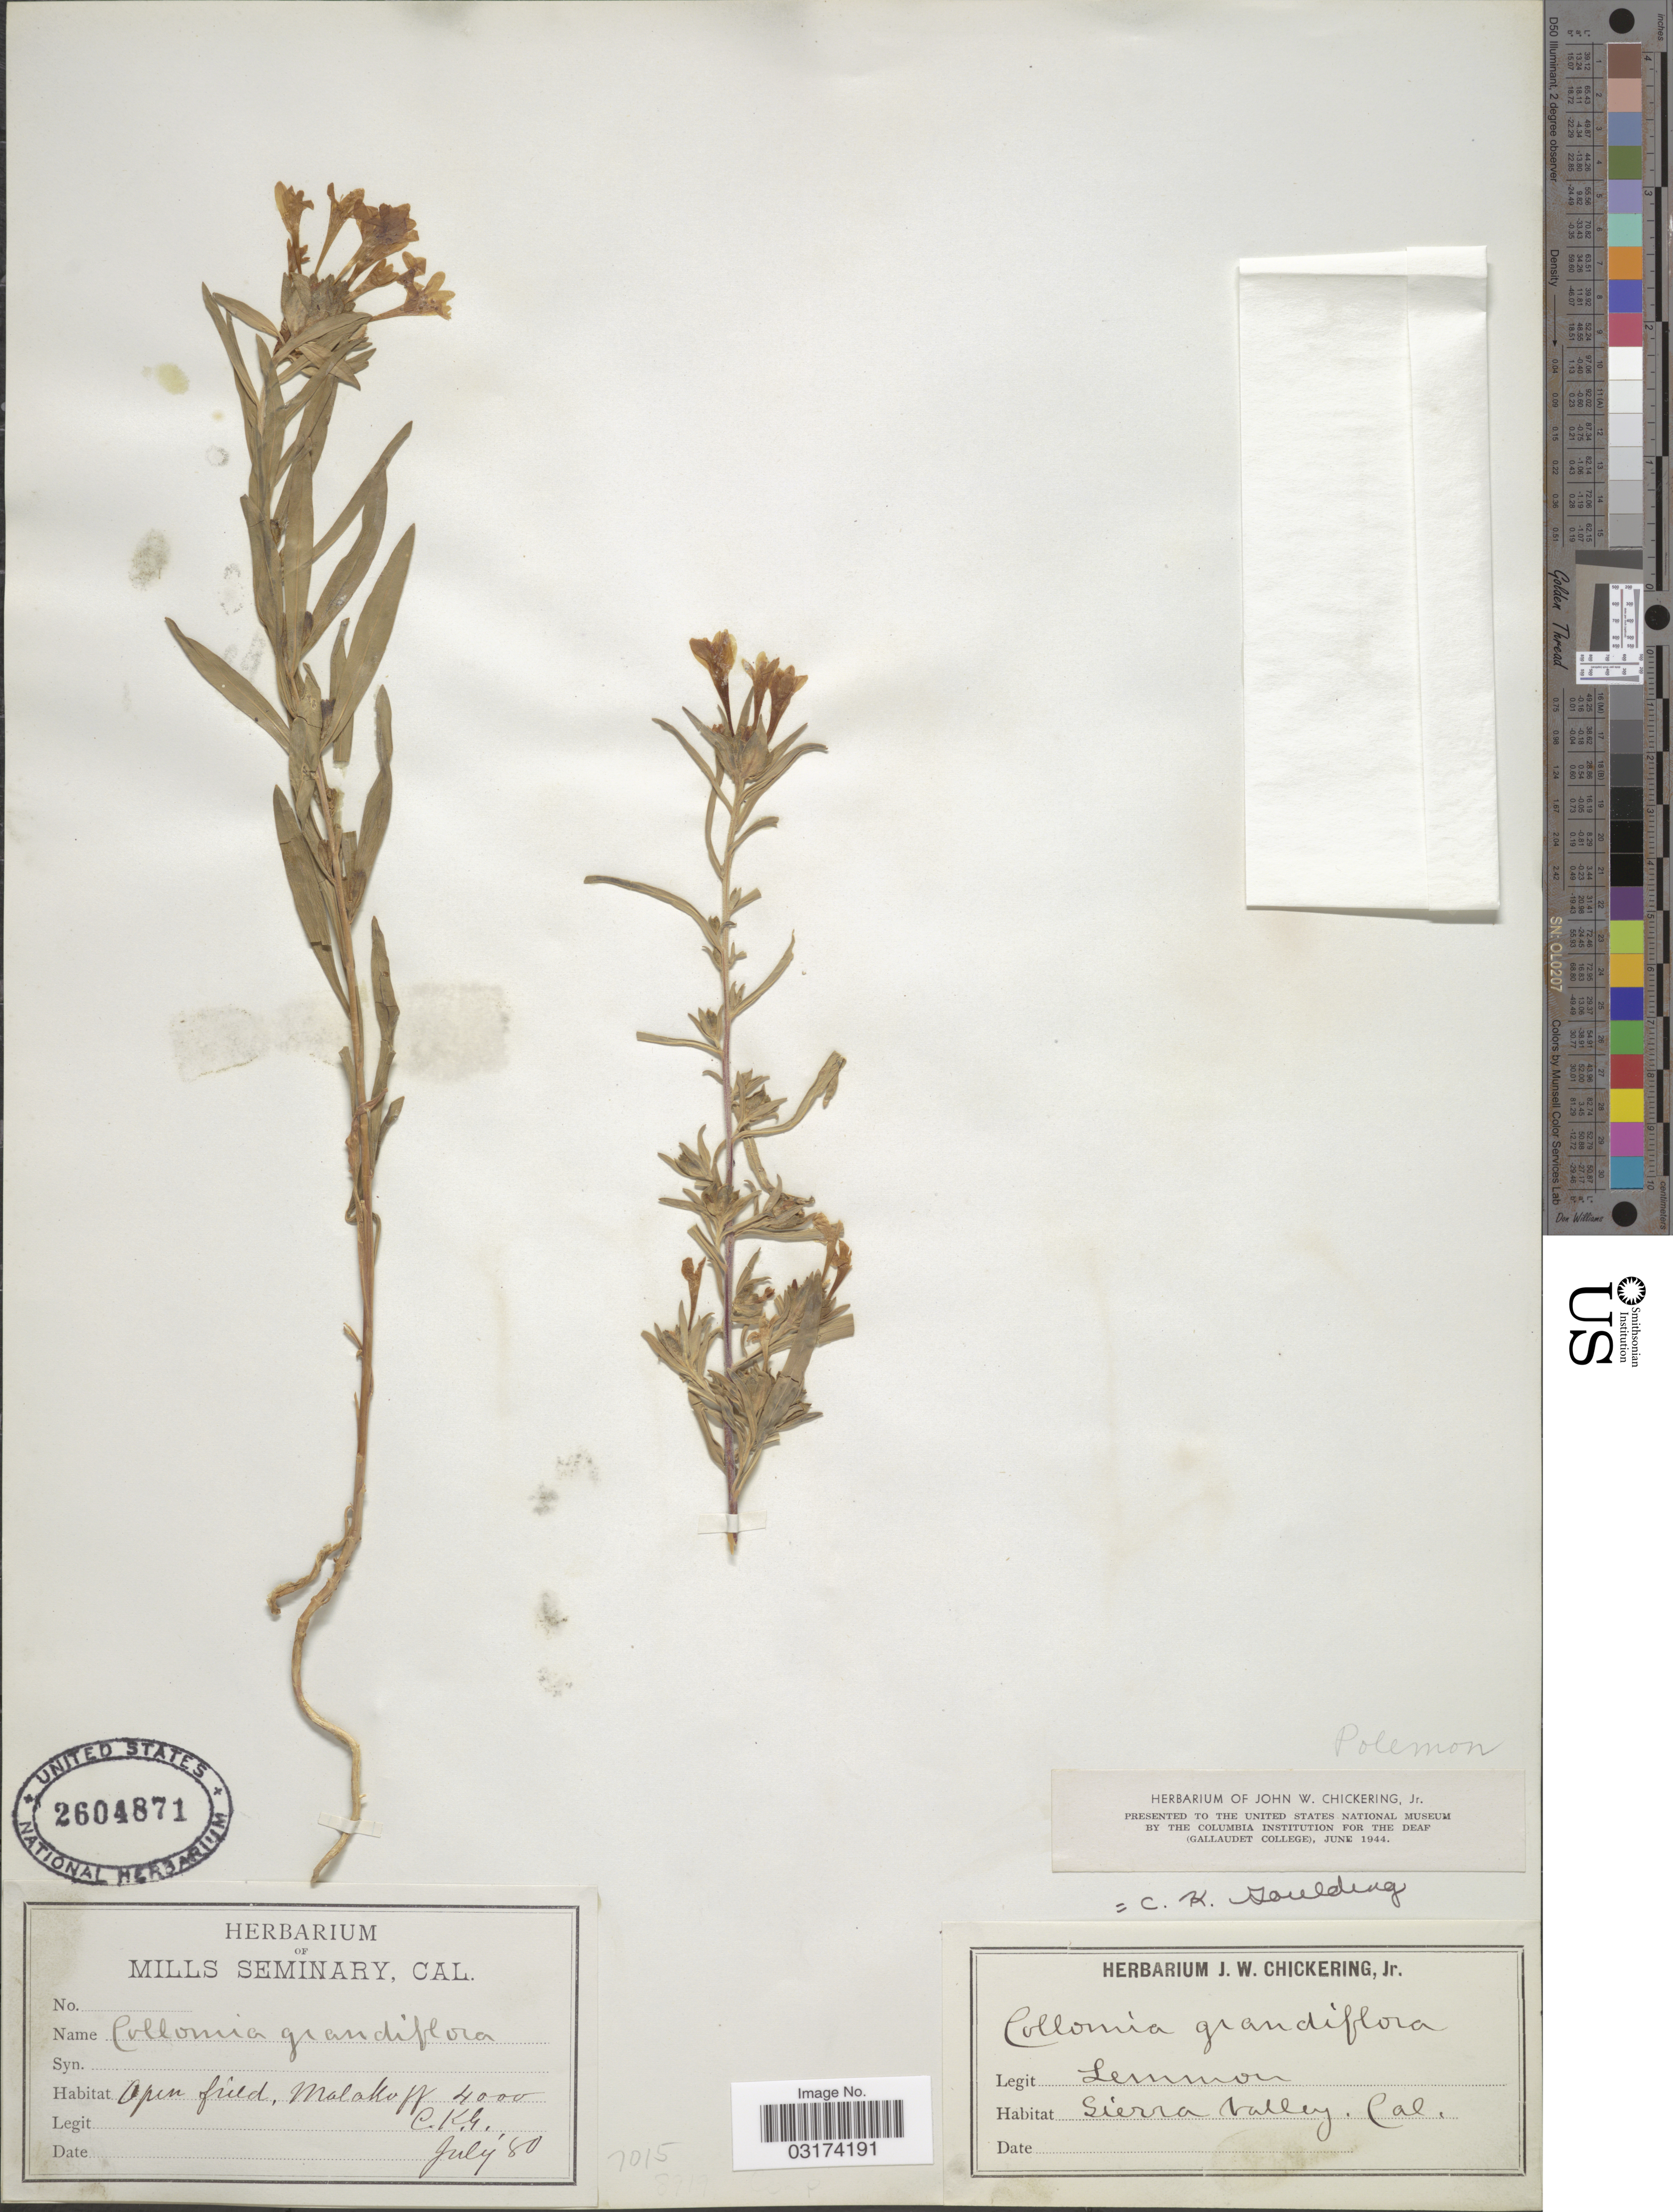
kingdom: Plantae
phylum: Tracheophyta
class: Magnoliopsida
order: Ericales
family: Polemoniaceae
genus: Collomia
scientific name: Collomia grandiflora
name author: Douglas ex Lindl.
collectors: -- Lemmon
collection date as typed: Transcribed d/m/y: /7/80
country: United States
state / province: California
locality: Sierra Valley. Cal. Open field, Malako.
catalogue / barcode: US 2604871